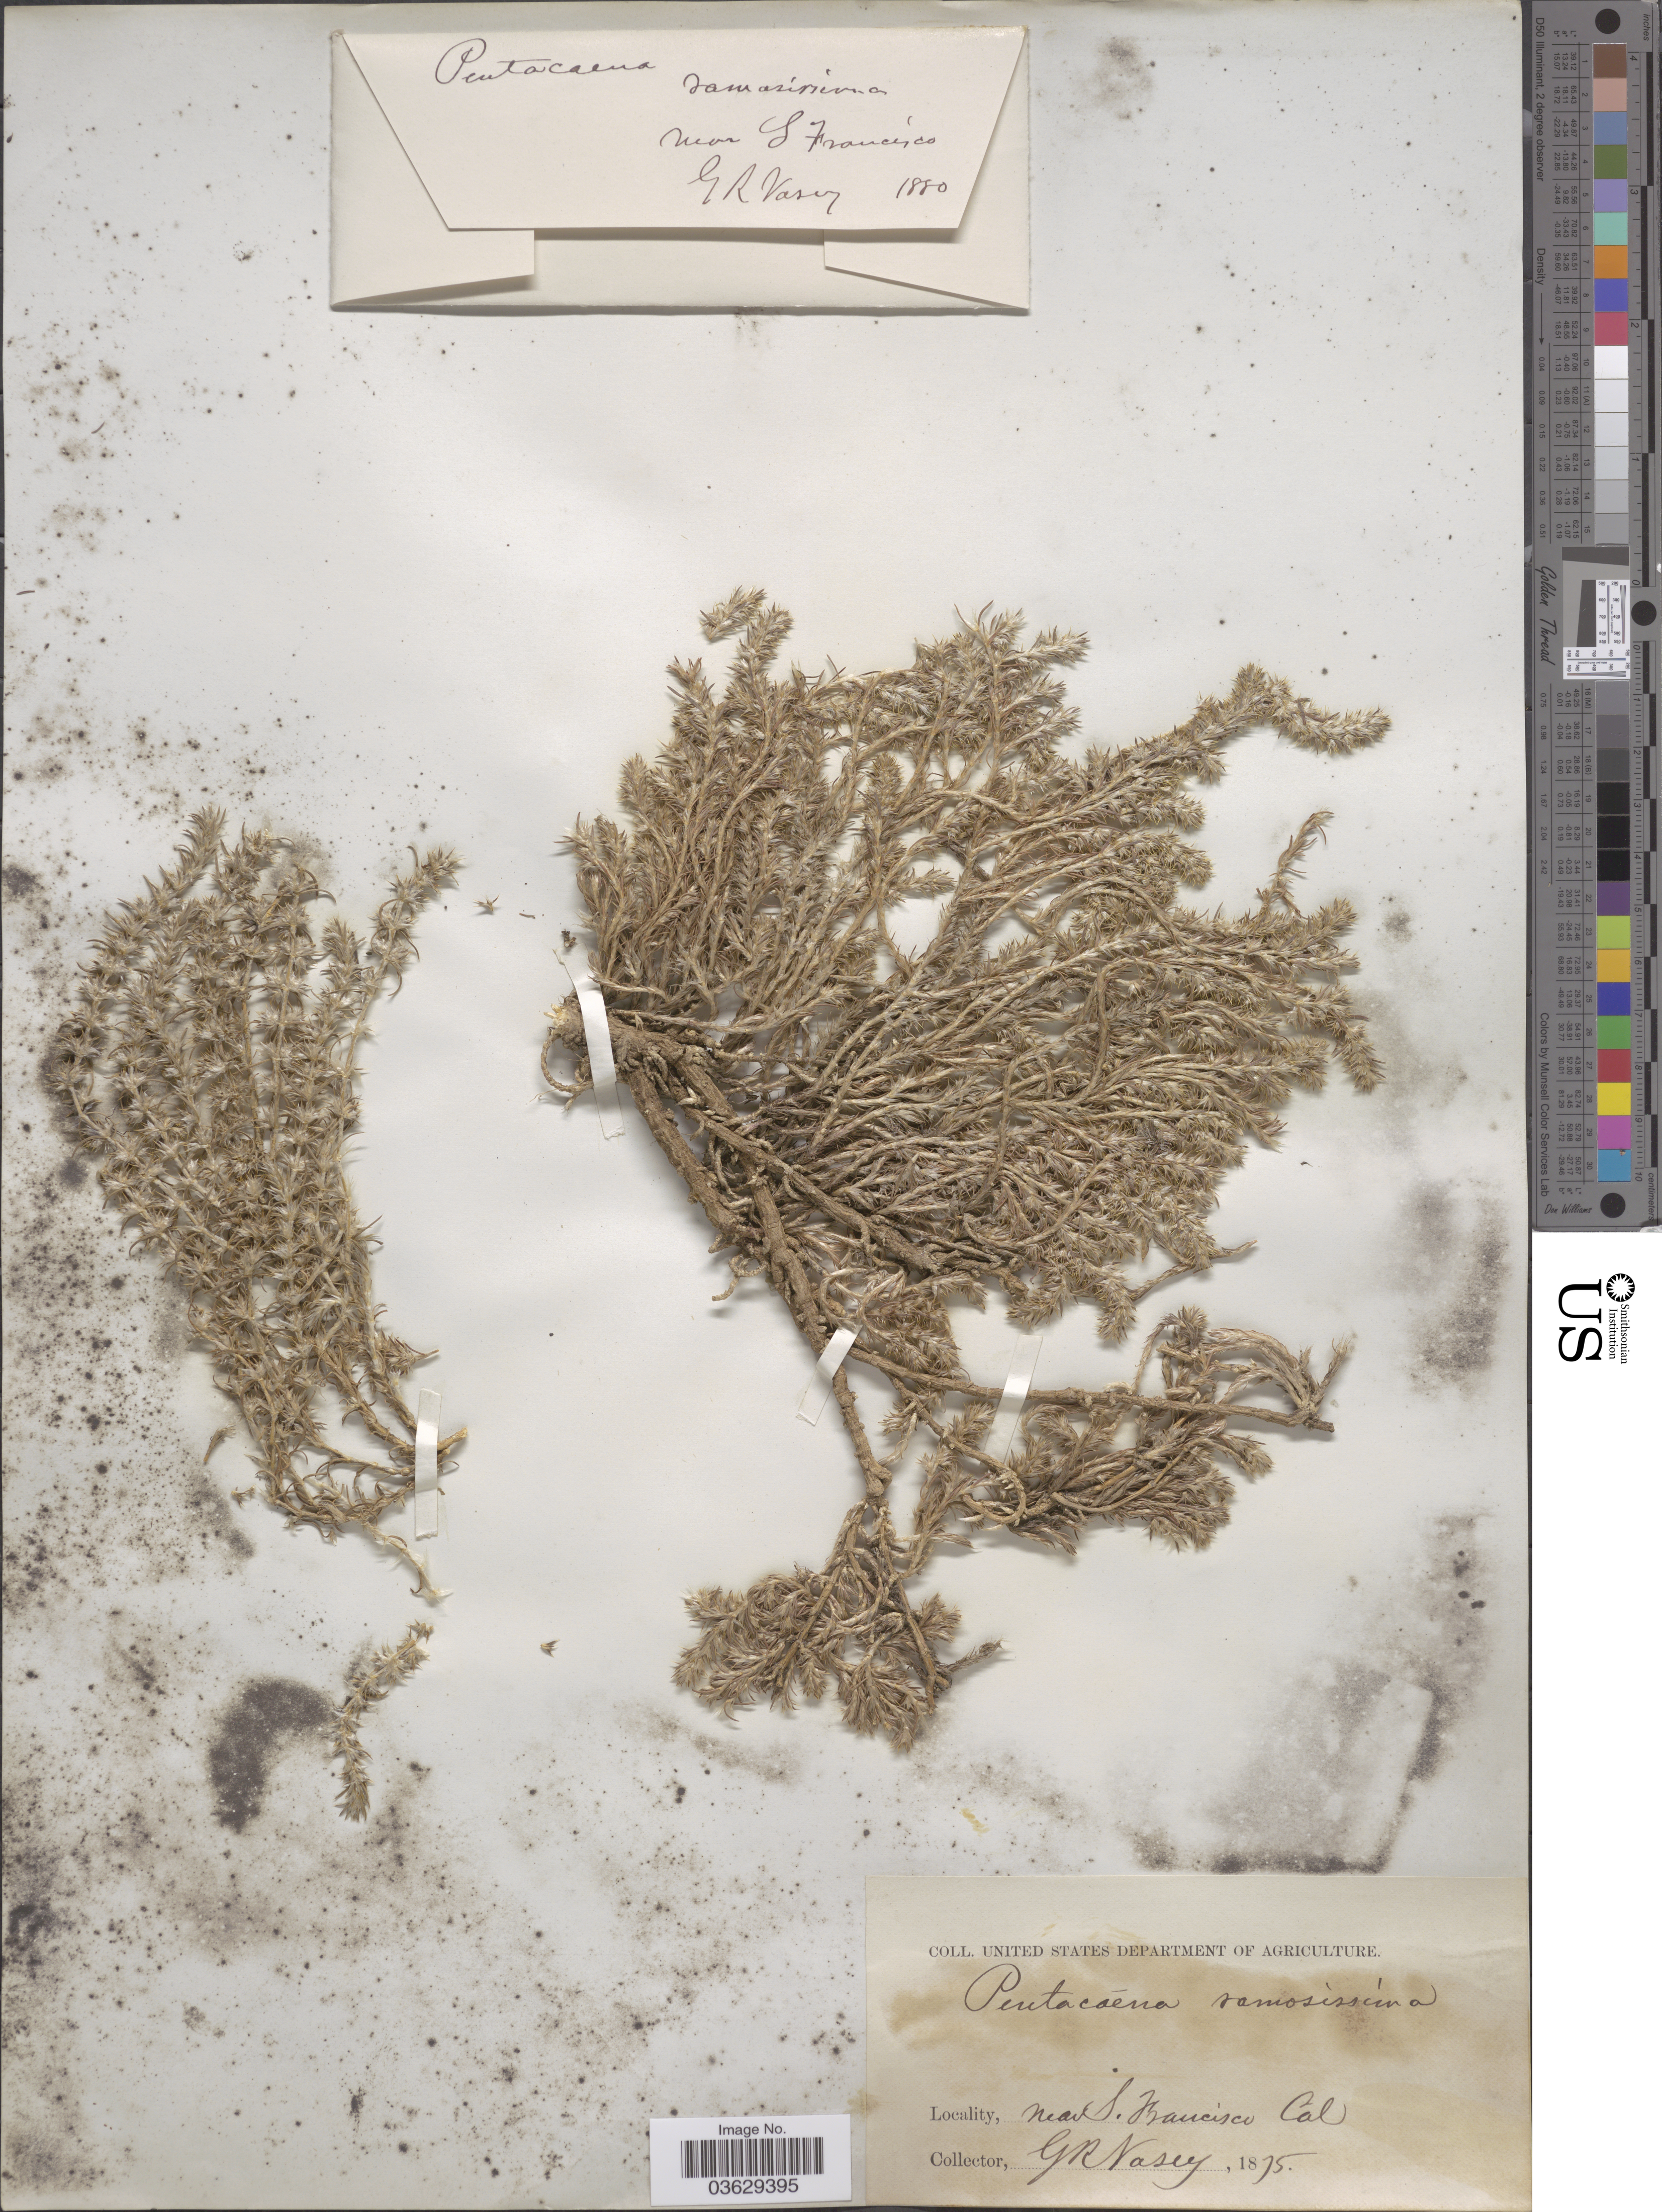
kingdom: Plantae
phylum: Tracheophyta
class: Magnoliopsida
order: Caryophyllales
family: Caryophyllaceae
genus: Cardionema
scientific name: Cardionema ramosissimum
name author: (Weinm.) A. Nelson & J.F. Macbr.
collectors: G. R. Vasey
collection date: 1875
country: United States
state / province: California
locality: Near S. Francisco.